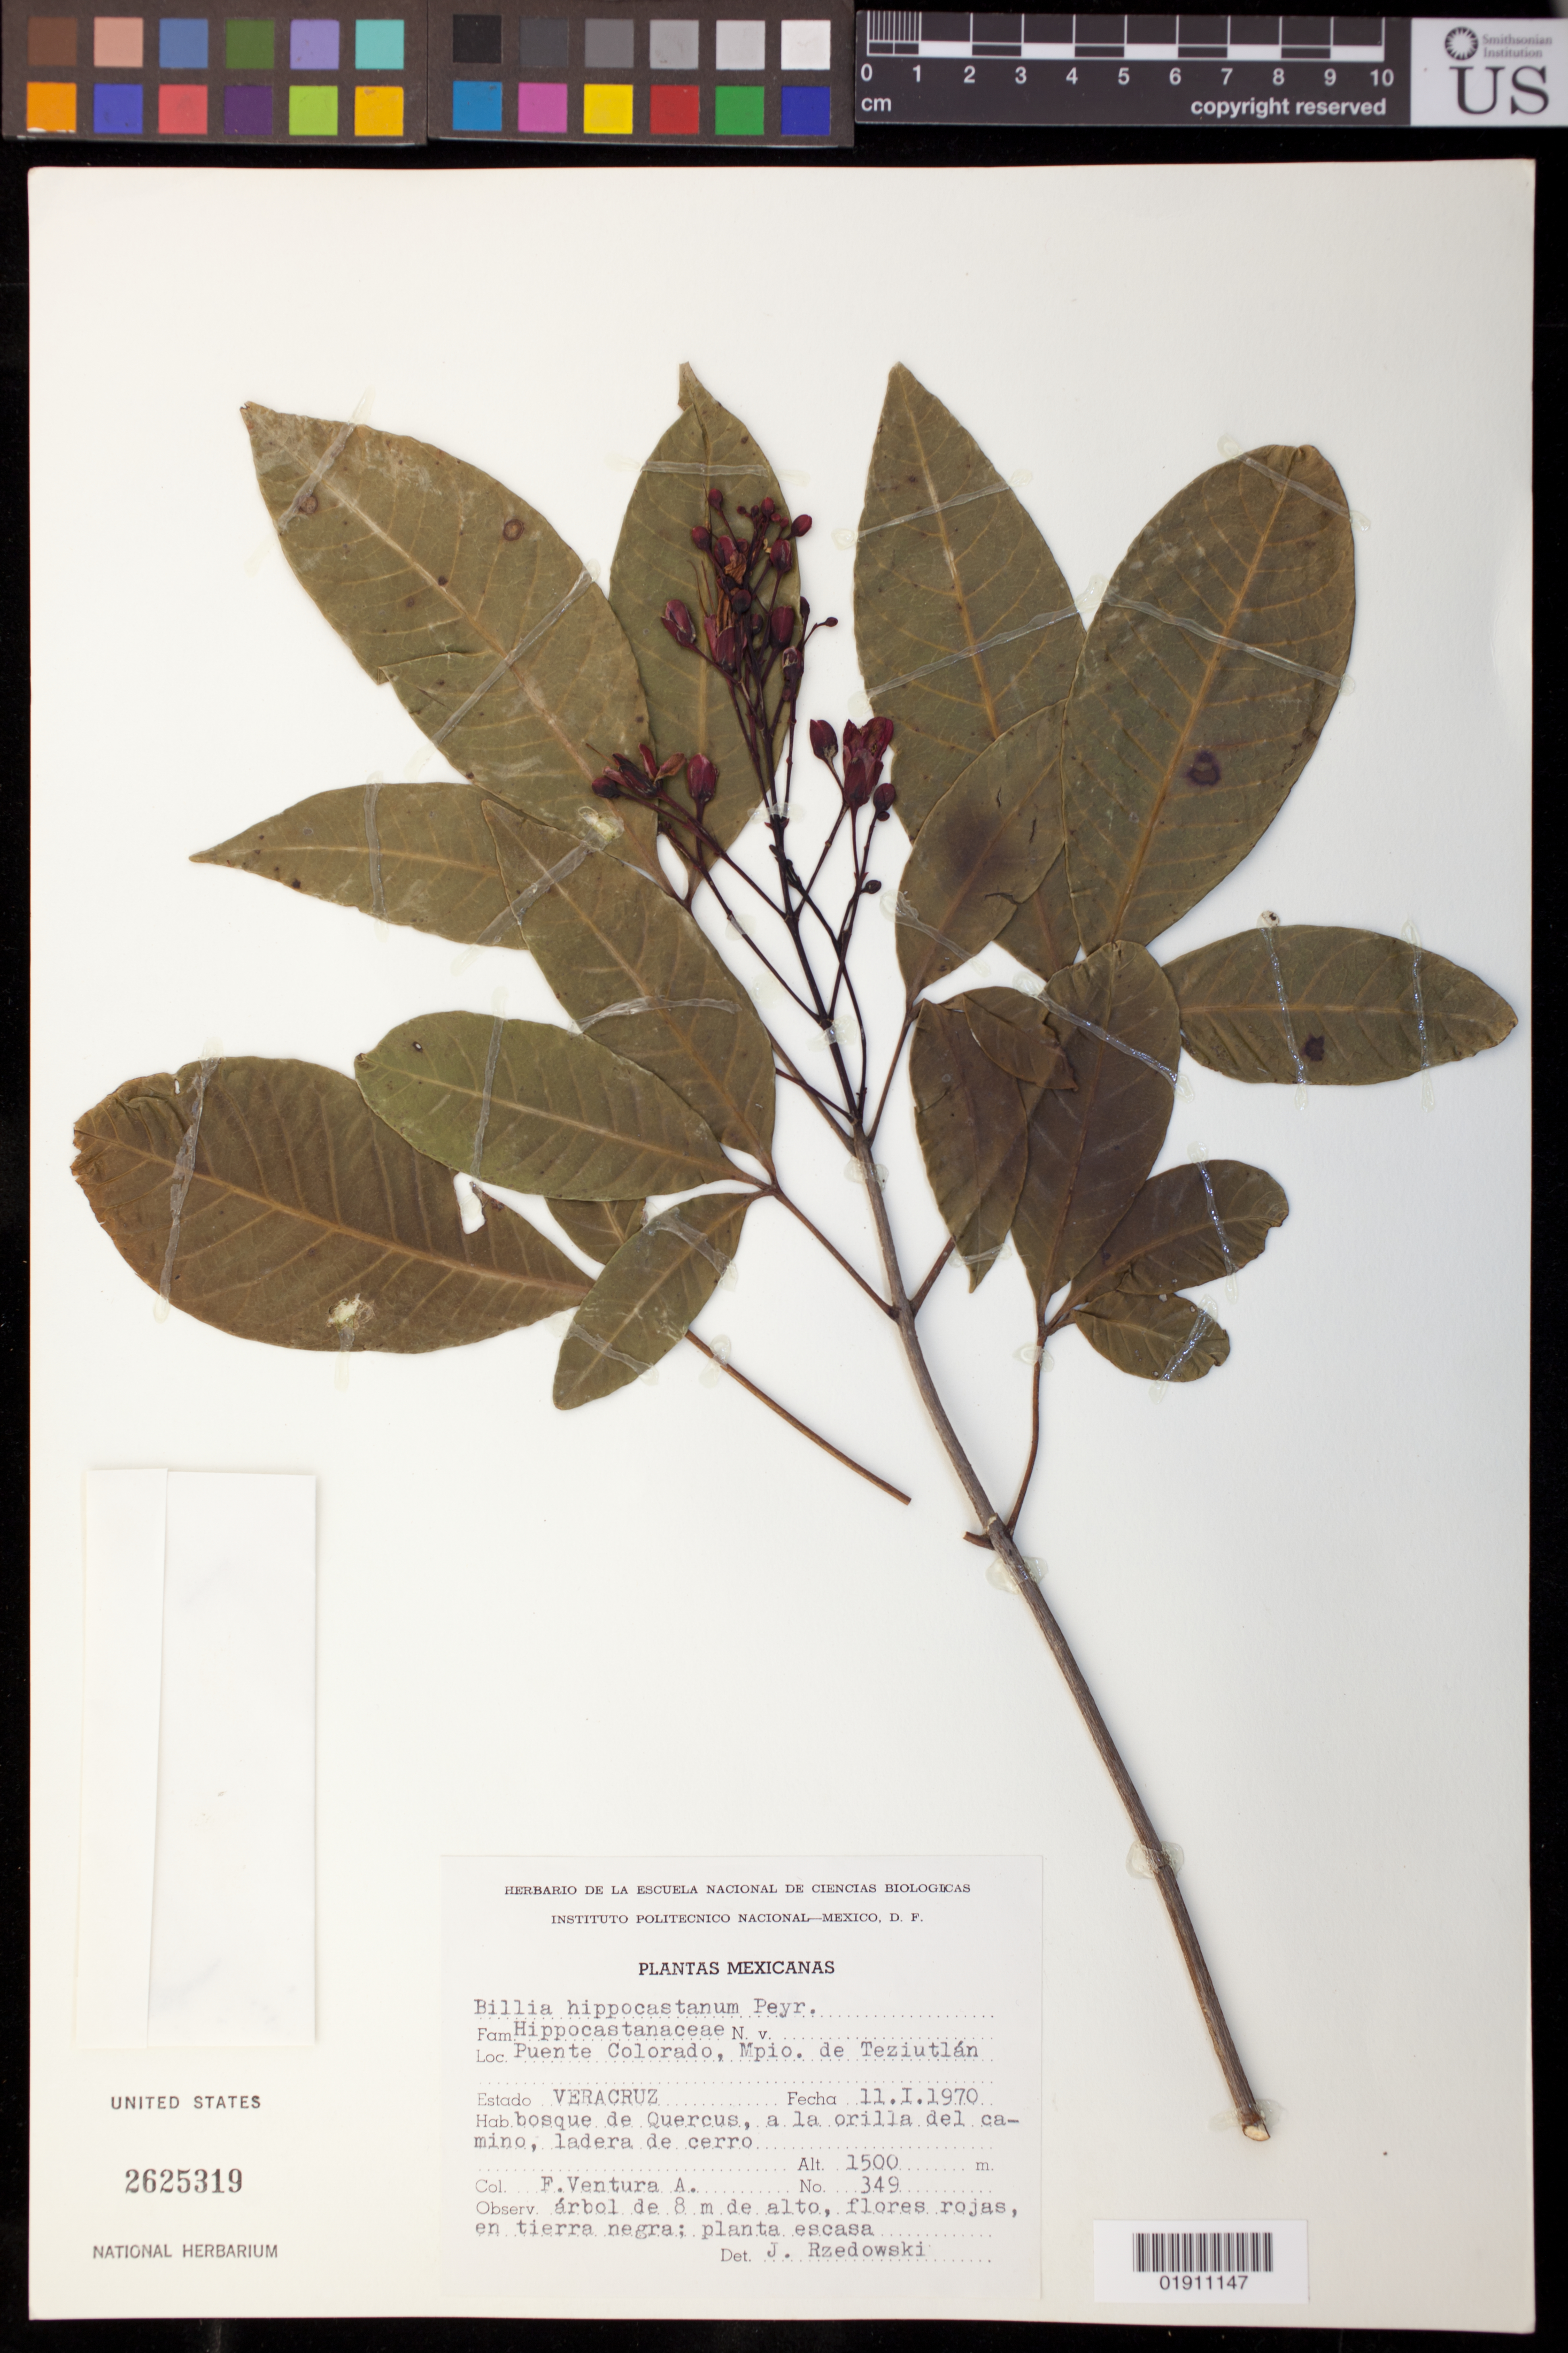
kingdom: Plantae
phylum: Tracheophyta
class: Magnoliopsida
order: Sapindales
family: Sapindaceae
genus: Billia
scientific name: Billia hippocastanum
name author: Peyr.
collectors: F. Ventura A.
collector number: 349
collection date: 1970-01-11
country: Mexico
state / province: Puebla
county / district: Teziutlán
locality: Estado Veracruz, Puente Colorado, Mpio. de Teziutlan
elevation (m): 1500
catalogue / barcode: US 2625319